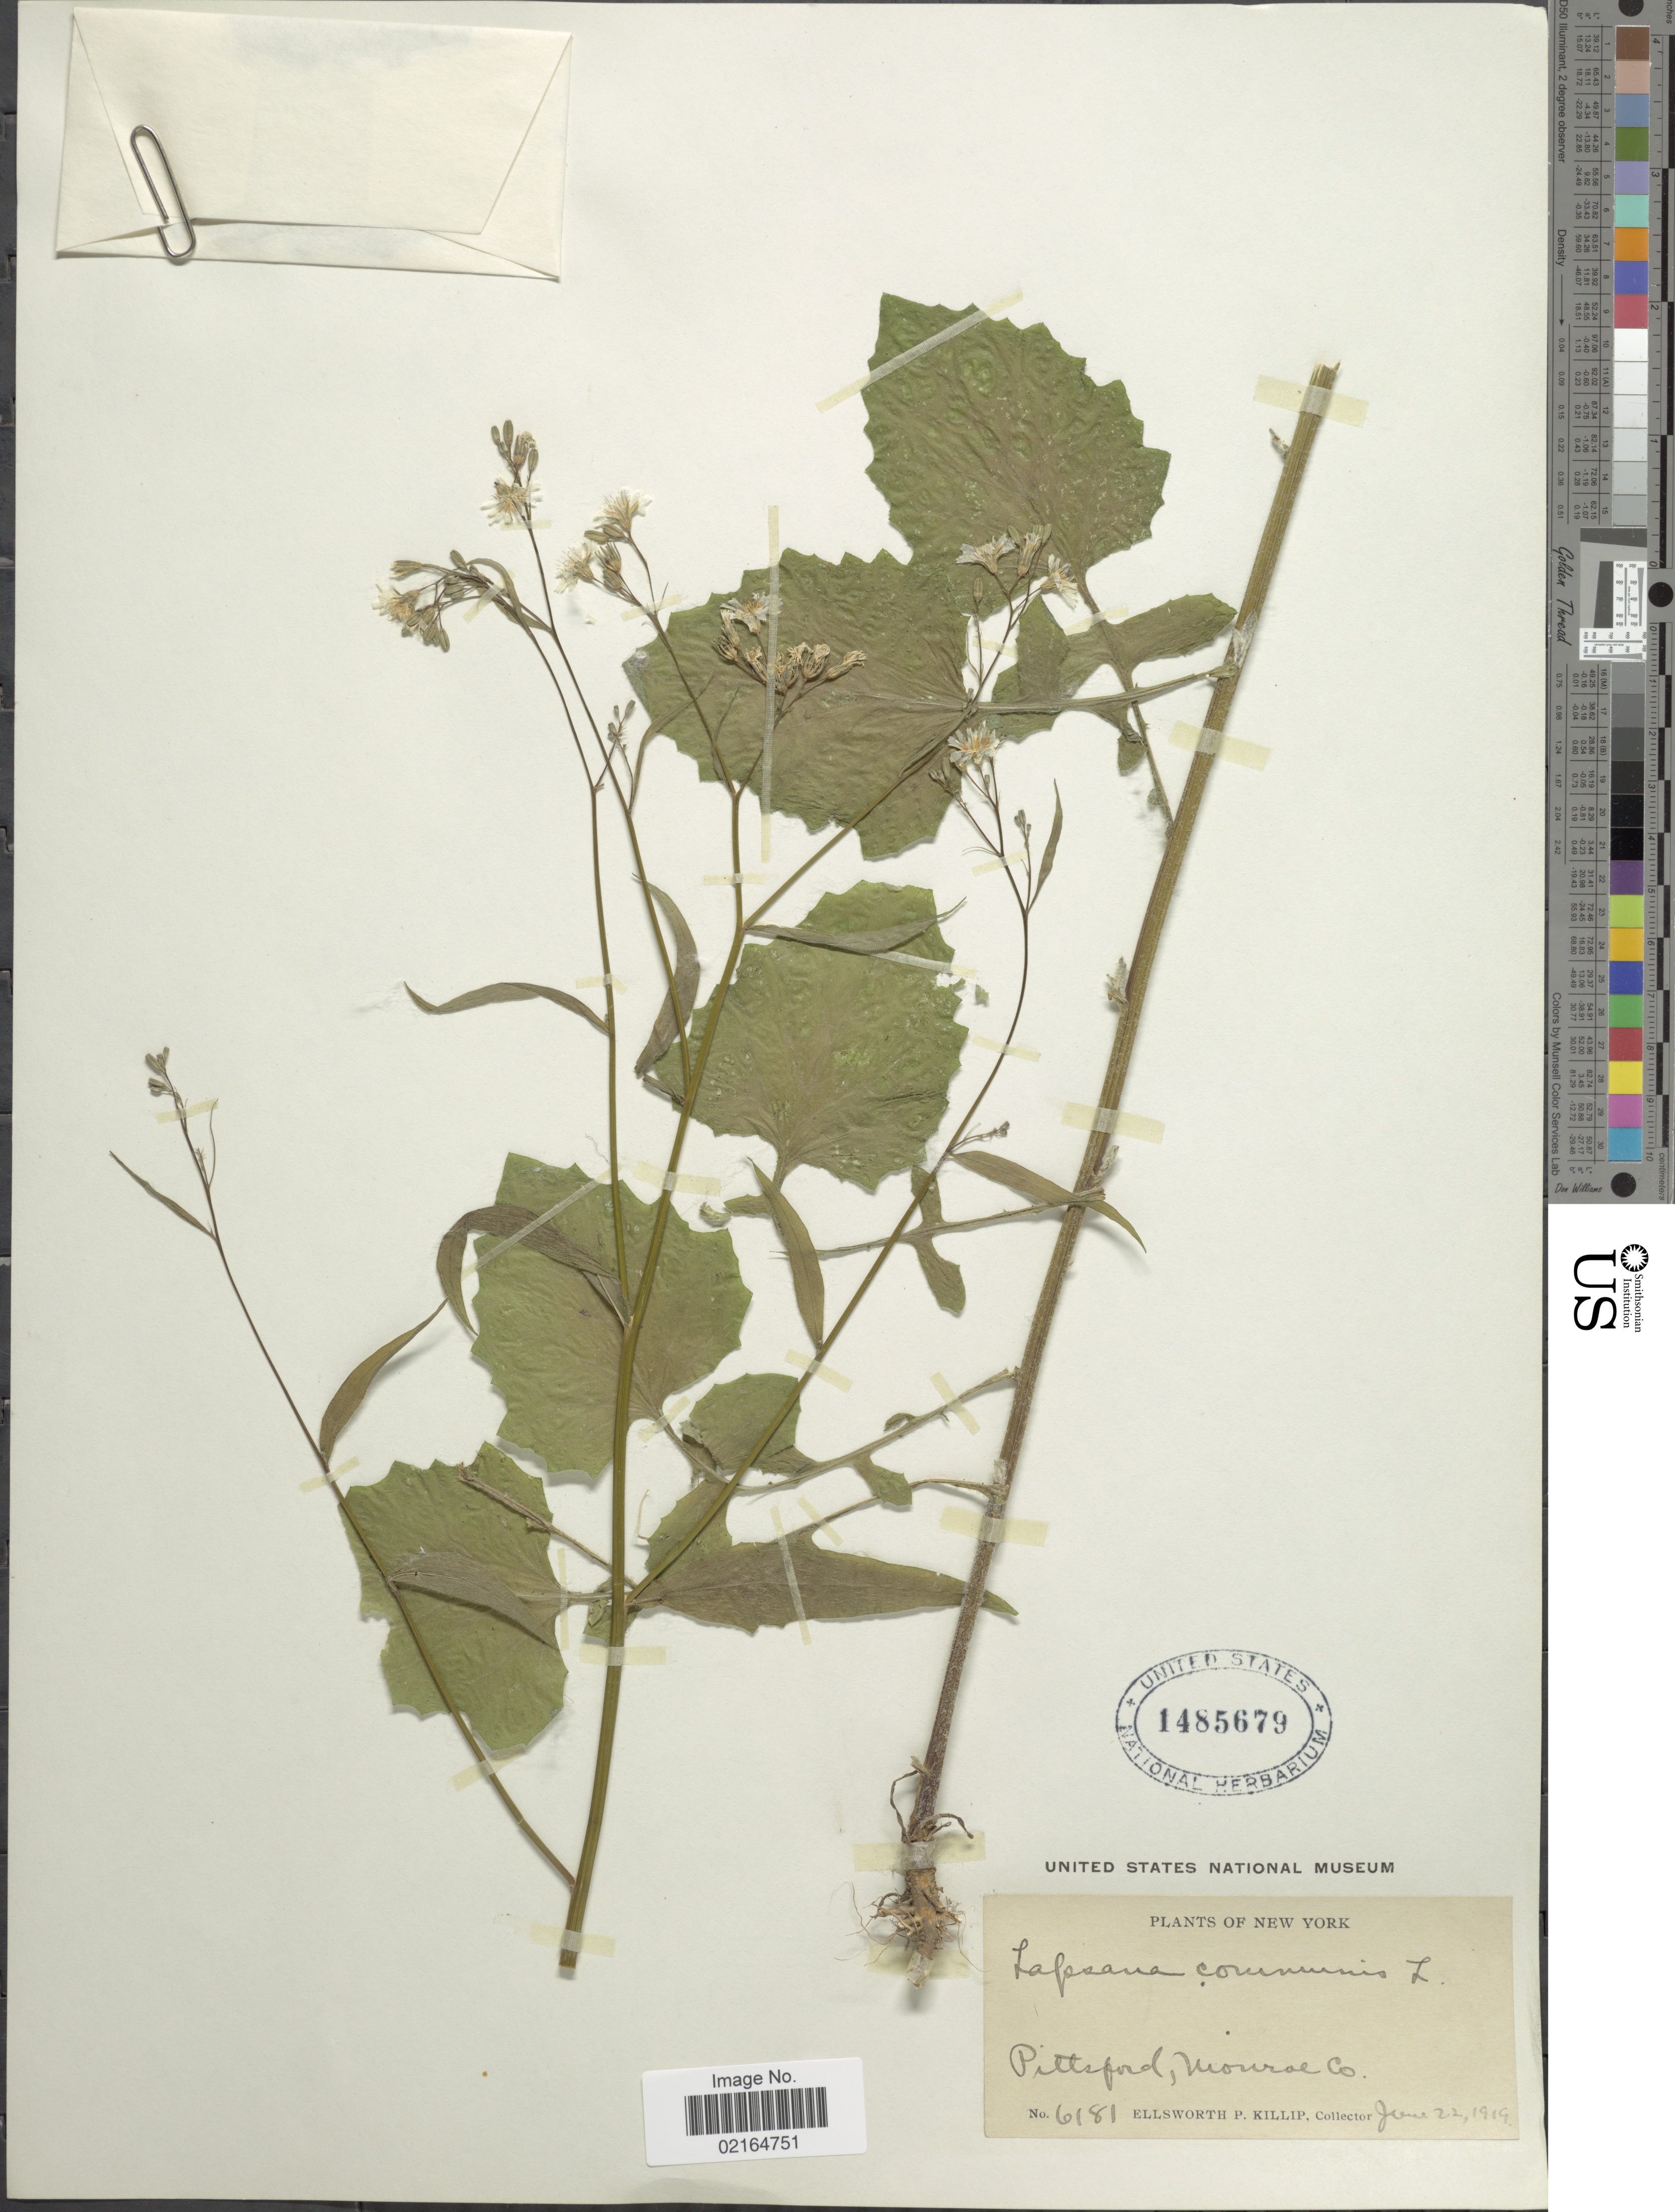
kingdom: Plantae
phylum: Tracheophyta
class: Magnoliopsida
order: Asterales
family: Asteraceae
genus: Lapsana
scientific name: Lapsana communis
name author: L.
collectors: E. P. Killip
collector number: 6181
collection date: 1919-06-22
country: United States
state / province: New York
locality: Pittsford, Monroe Co.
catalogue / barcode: US 1485679